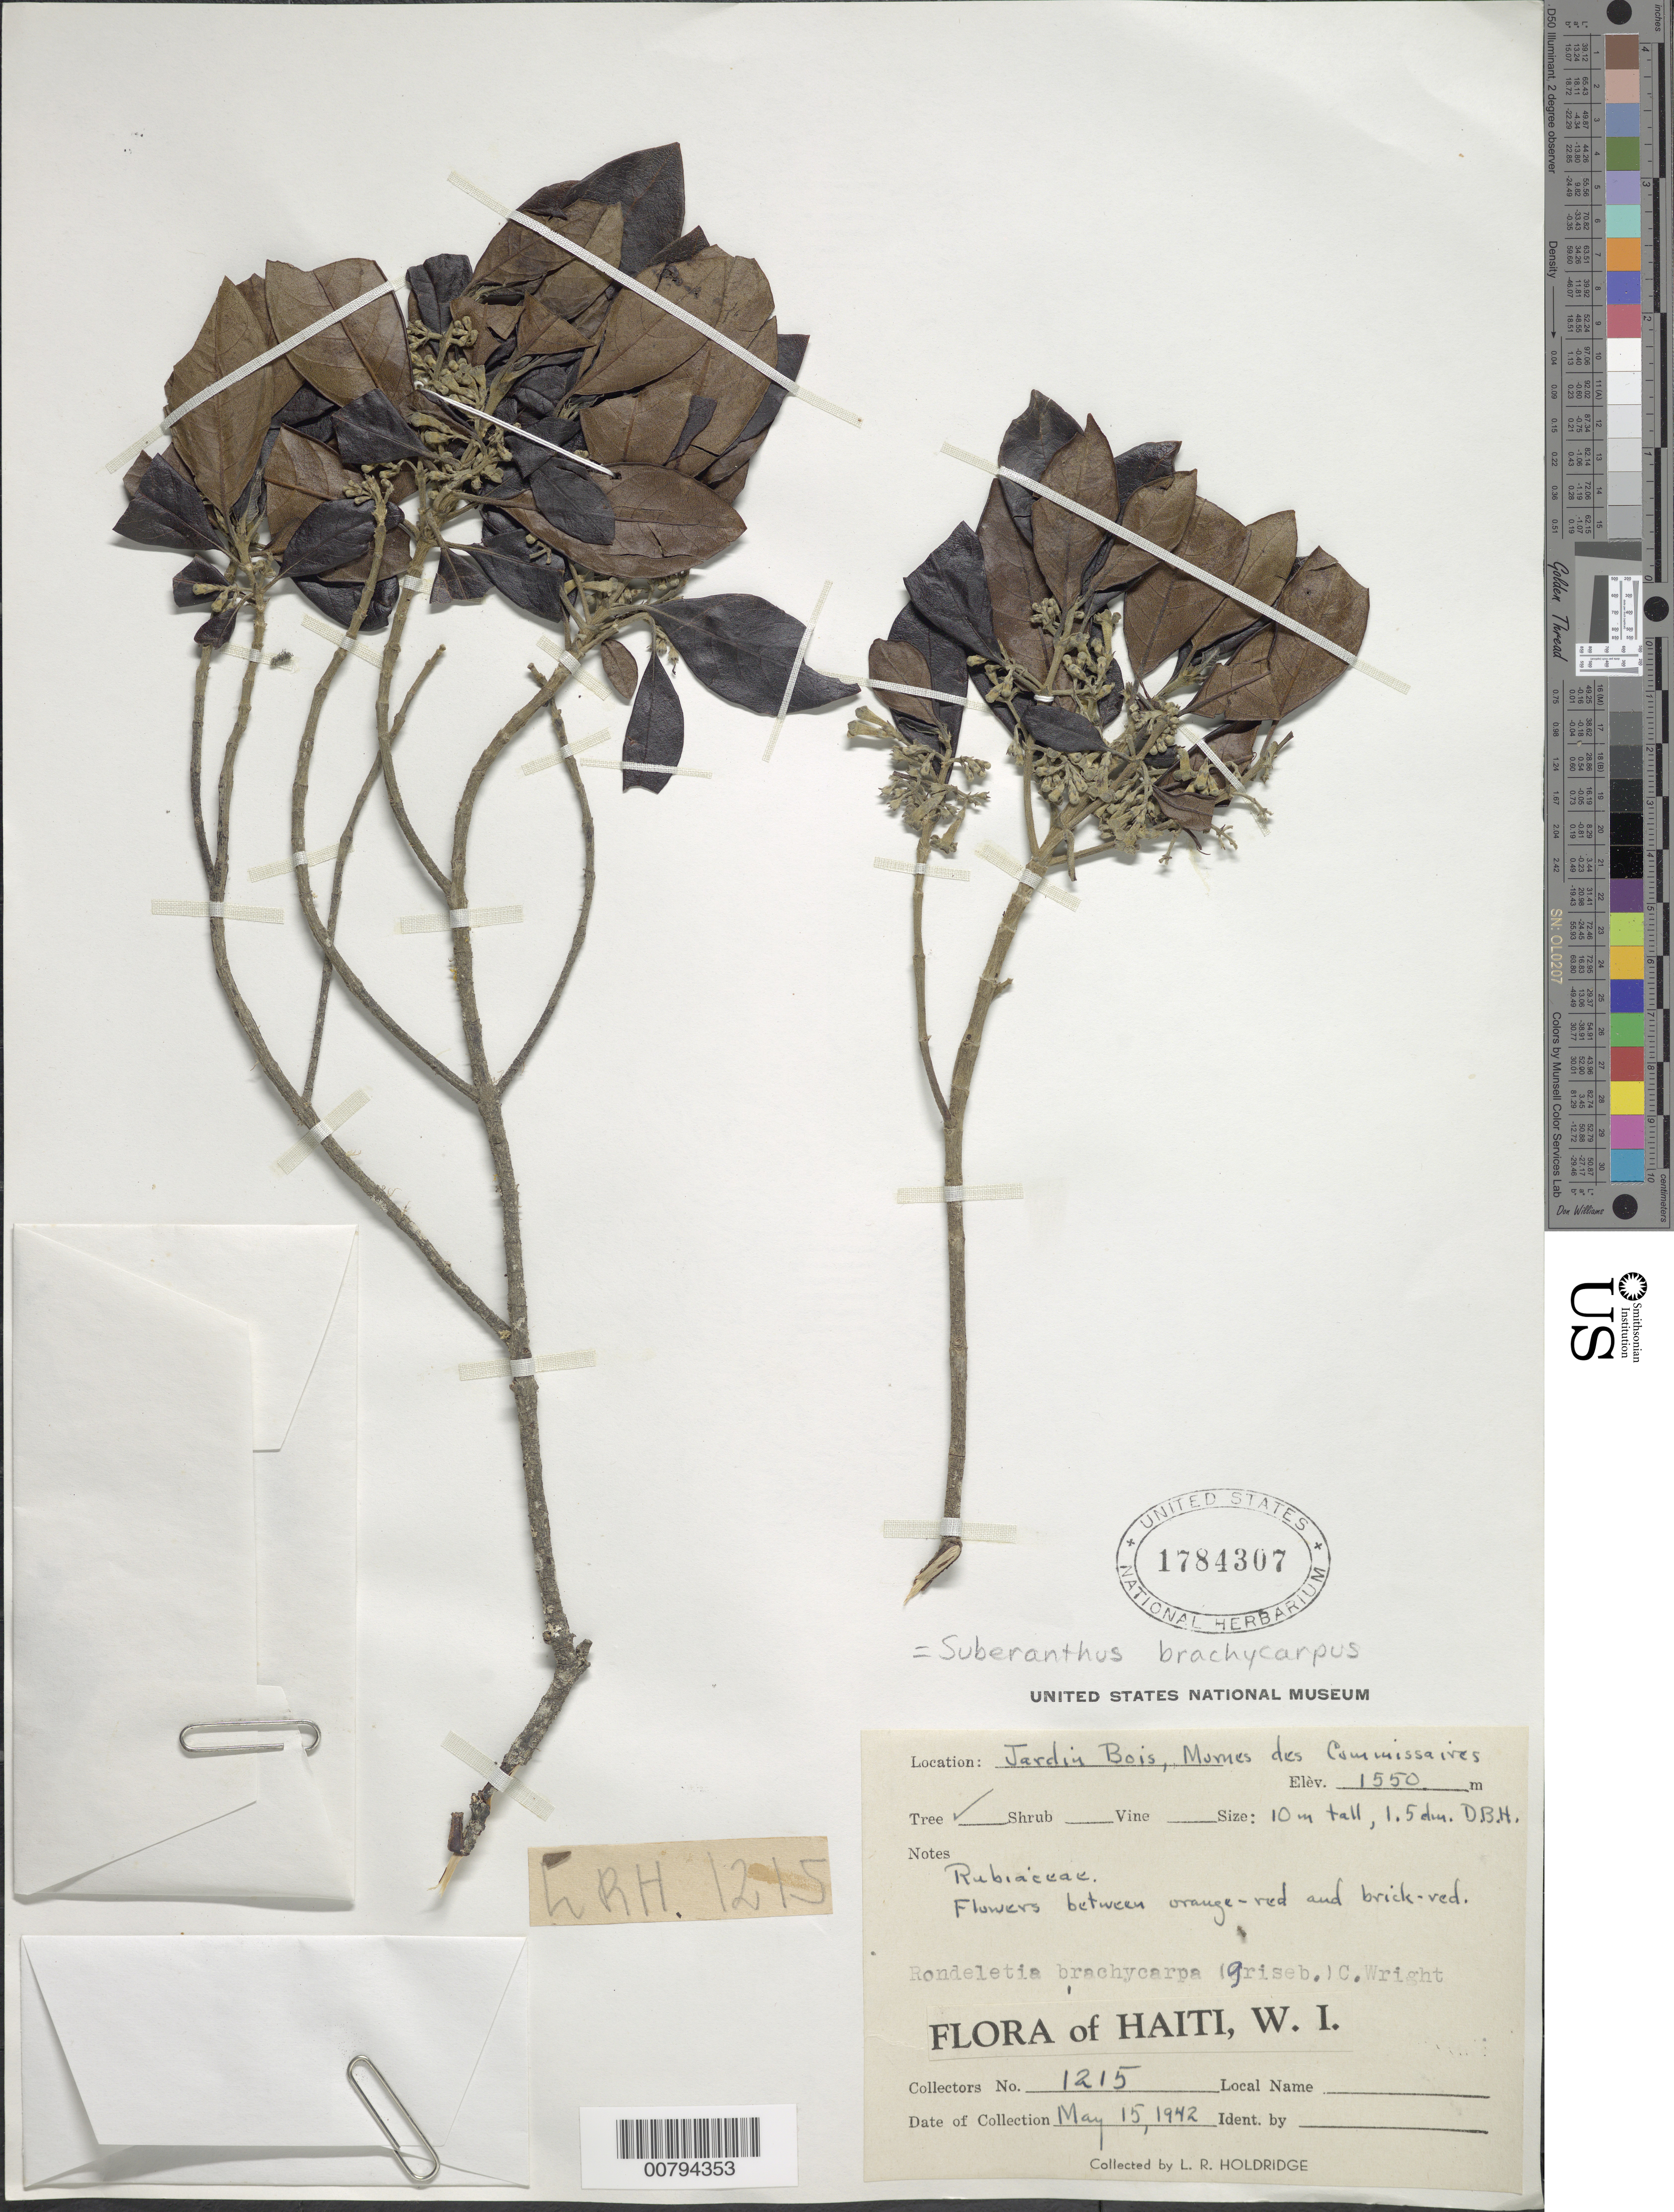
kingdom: Plantae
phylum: Tracheophyta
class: Magnoliopsida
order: Gentianales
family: Rubiaceae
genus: Suberanthus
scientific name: Suberanthus brachycarpus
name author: (Griseb.) Borhidi & Fernández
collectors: L. Holdridge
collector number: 1215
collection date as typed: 15 May 1942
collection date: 1942-05-15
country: Haiti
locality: Jardin Bois, Mornes des Commissaires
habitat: Jardin bois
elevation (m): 1550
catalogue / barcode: US 1784307